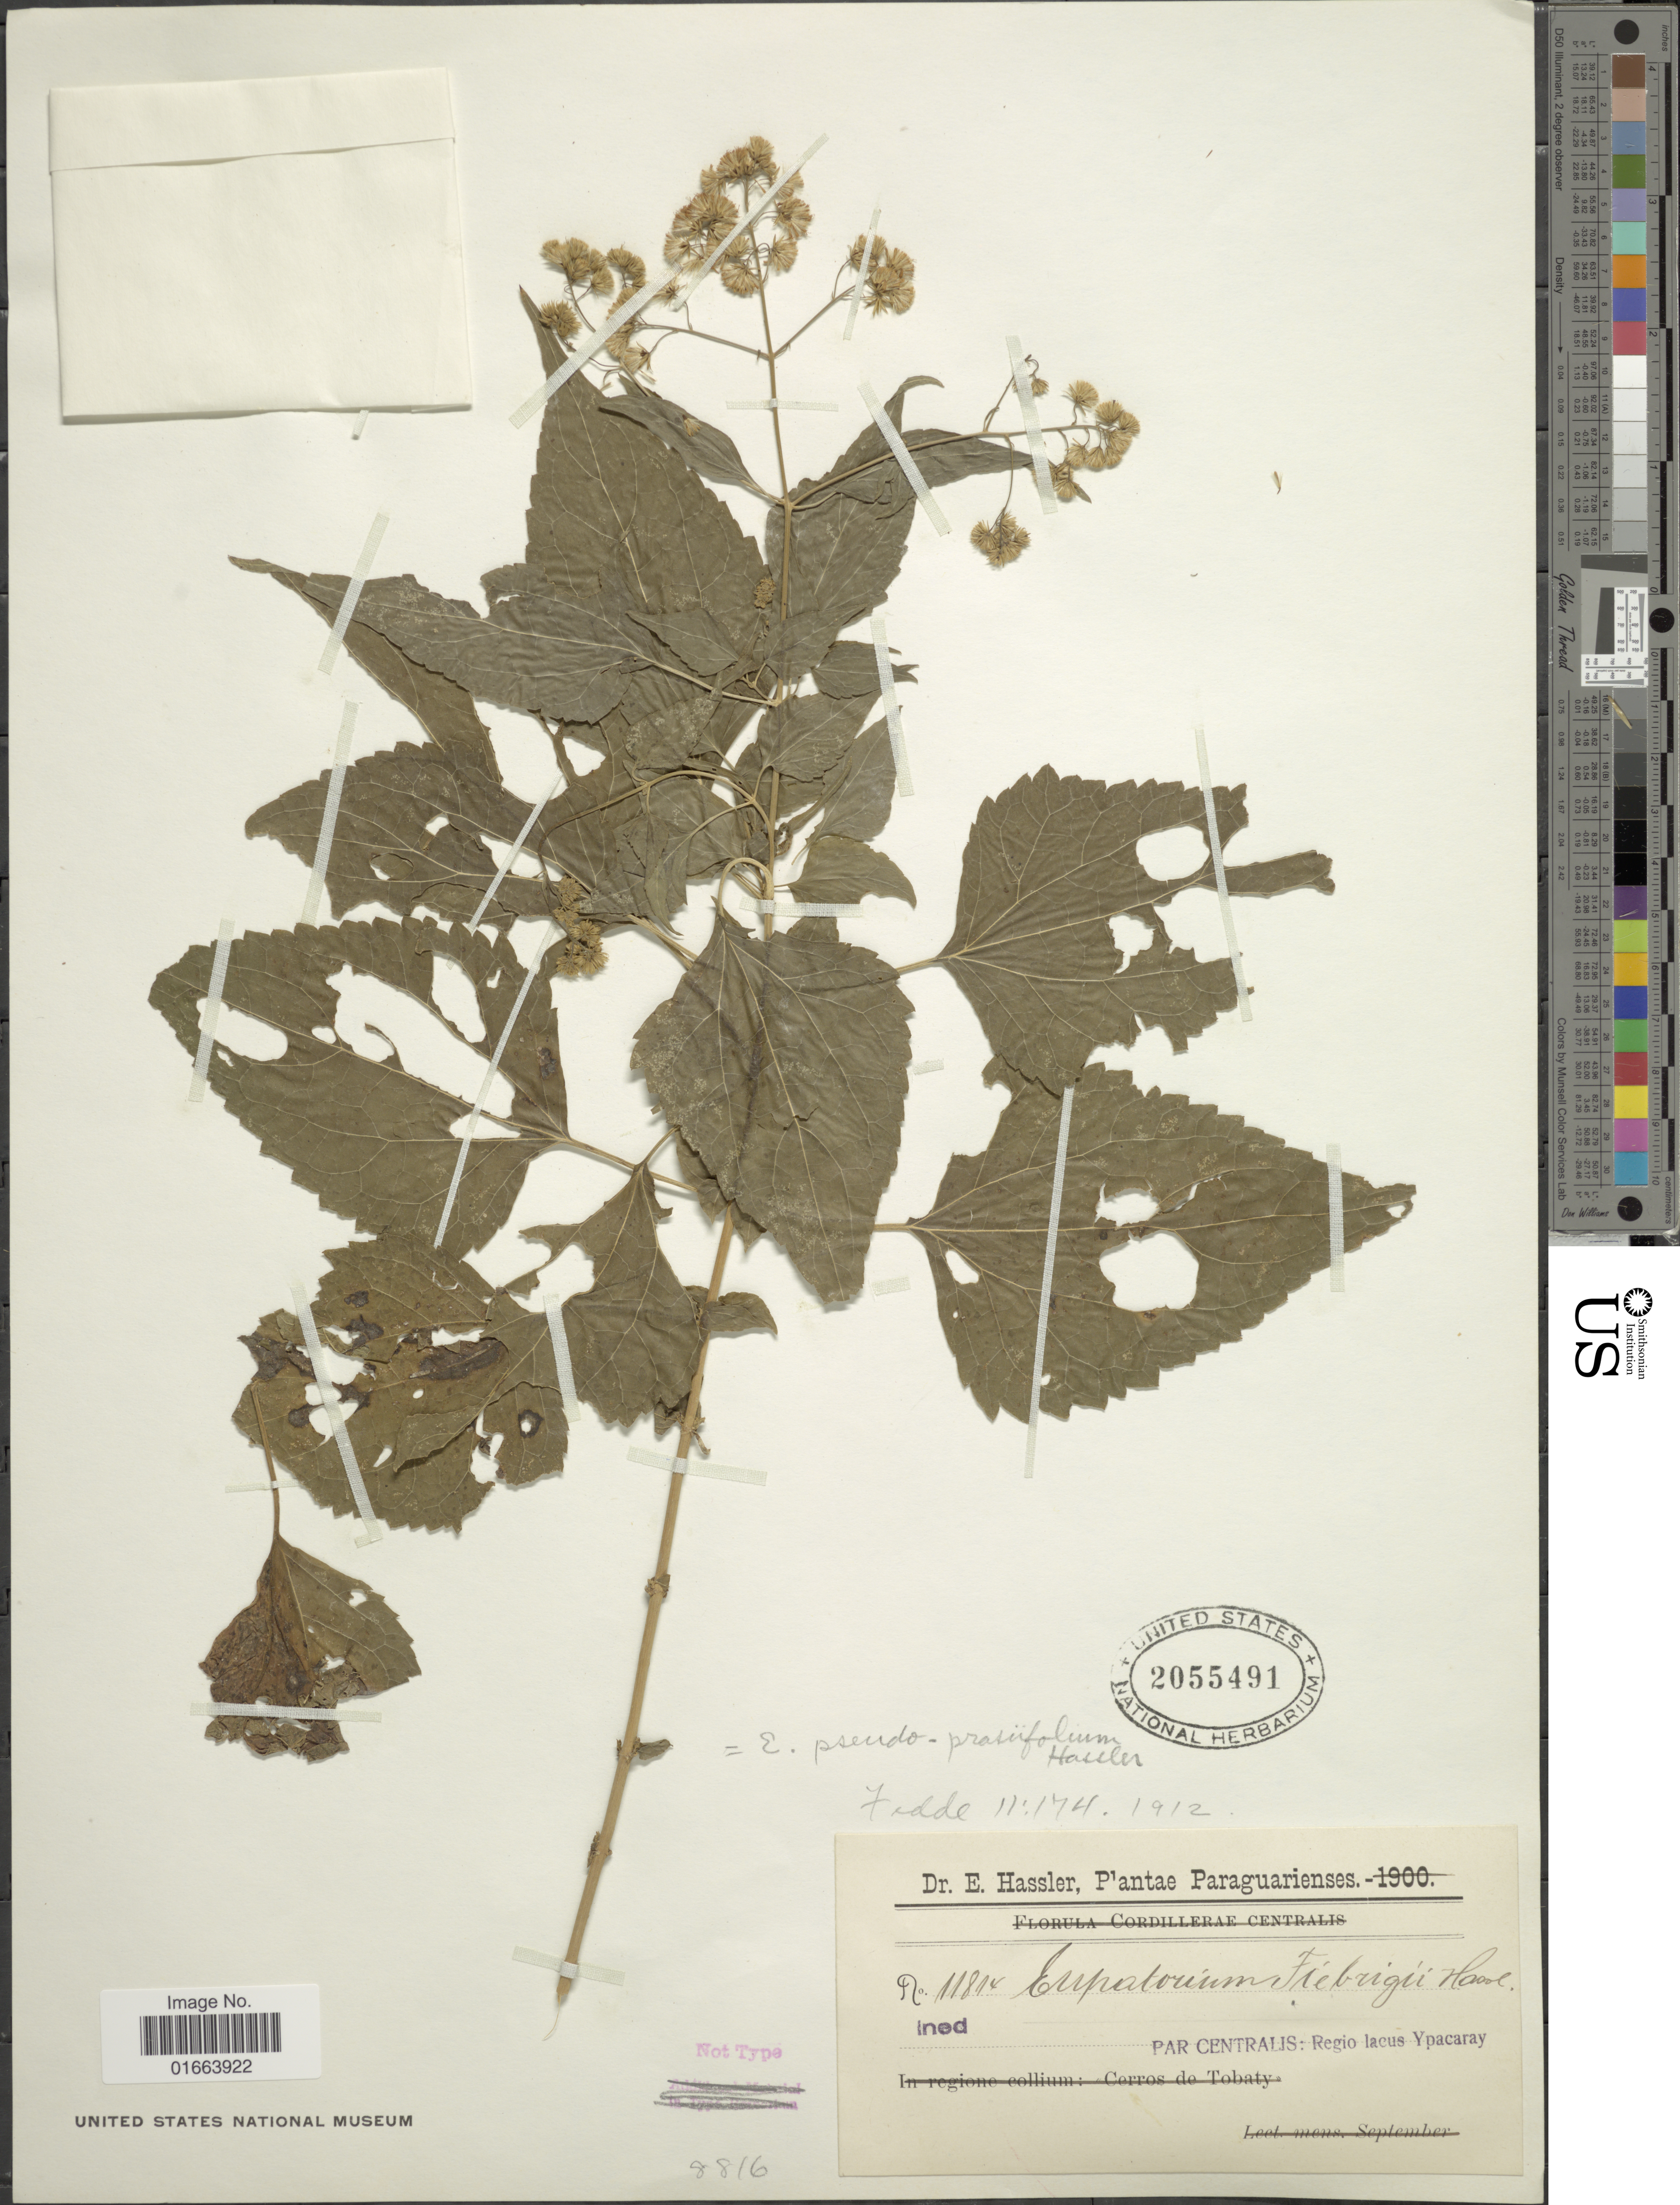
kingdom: Plantae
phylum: Tracheophyta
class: Magnoliopsida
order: Asterales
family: Asteraceae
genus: Chacoa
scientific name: Chacoa pseudoprasiifolia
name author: (Hassl.) R.M. King & H. Rob.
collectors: E. Hassler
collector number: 11814*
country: Paraguay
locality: Par Centralis: Regio lacus Ypacaray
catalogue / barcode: US 2055491